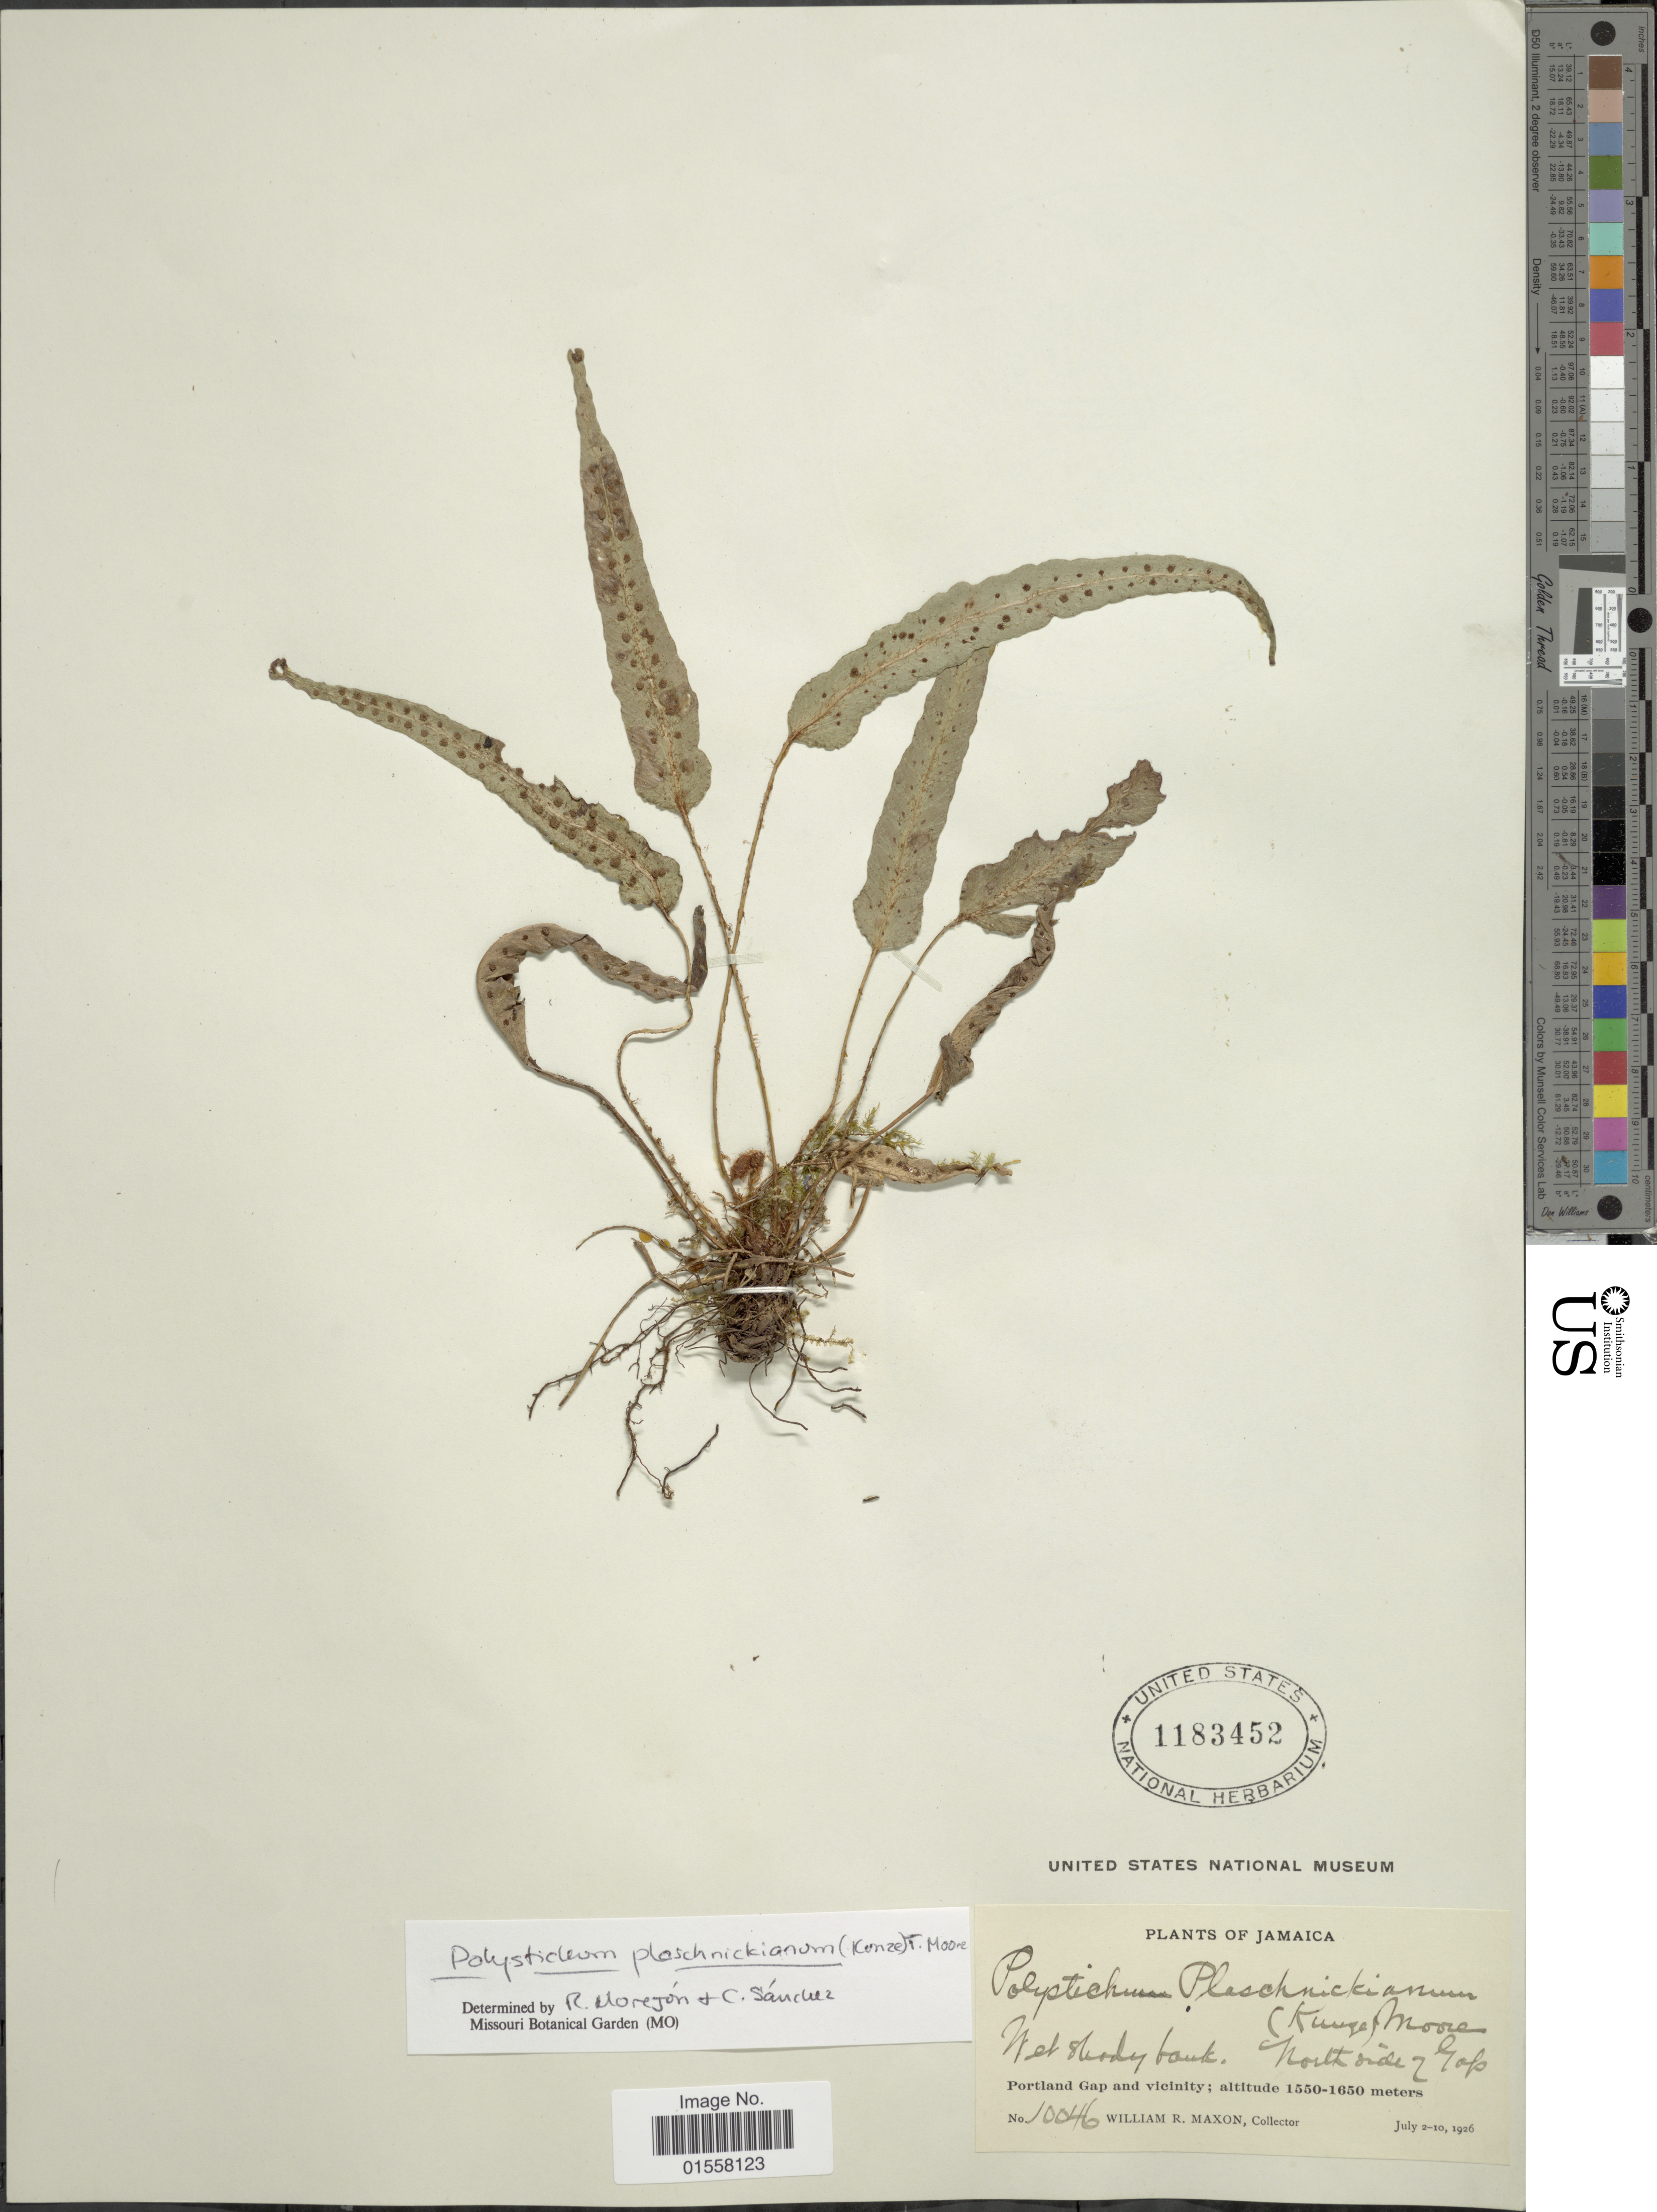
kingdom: Plantae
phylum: Tracheophyta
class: Polypodiopsida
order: Polypodiales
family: Dryopteridaceae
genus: Polystichum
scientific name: Polystichum plaschnickianum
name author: (Kunze) Moore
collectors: W. R. Maxon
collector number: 10046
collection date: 1926-07-02/1926-07-10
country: Jamaica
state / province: Portland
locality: Jamaica, Portland Gap and Vicinity.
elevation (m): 1550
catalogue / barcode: US 1183452